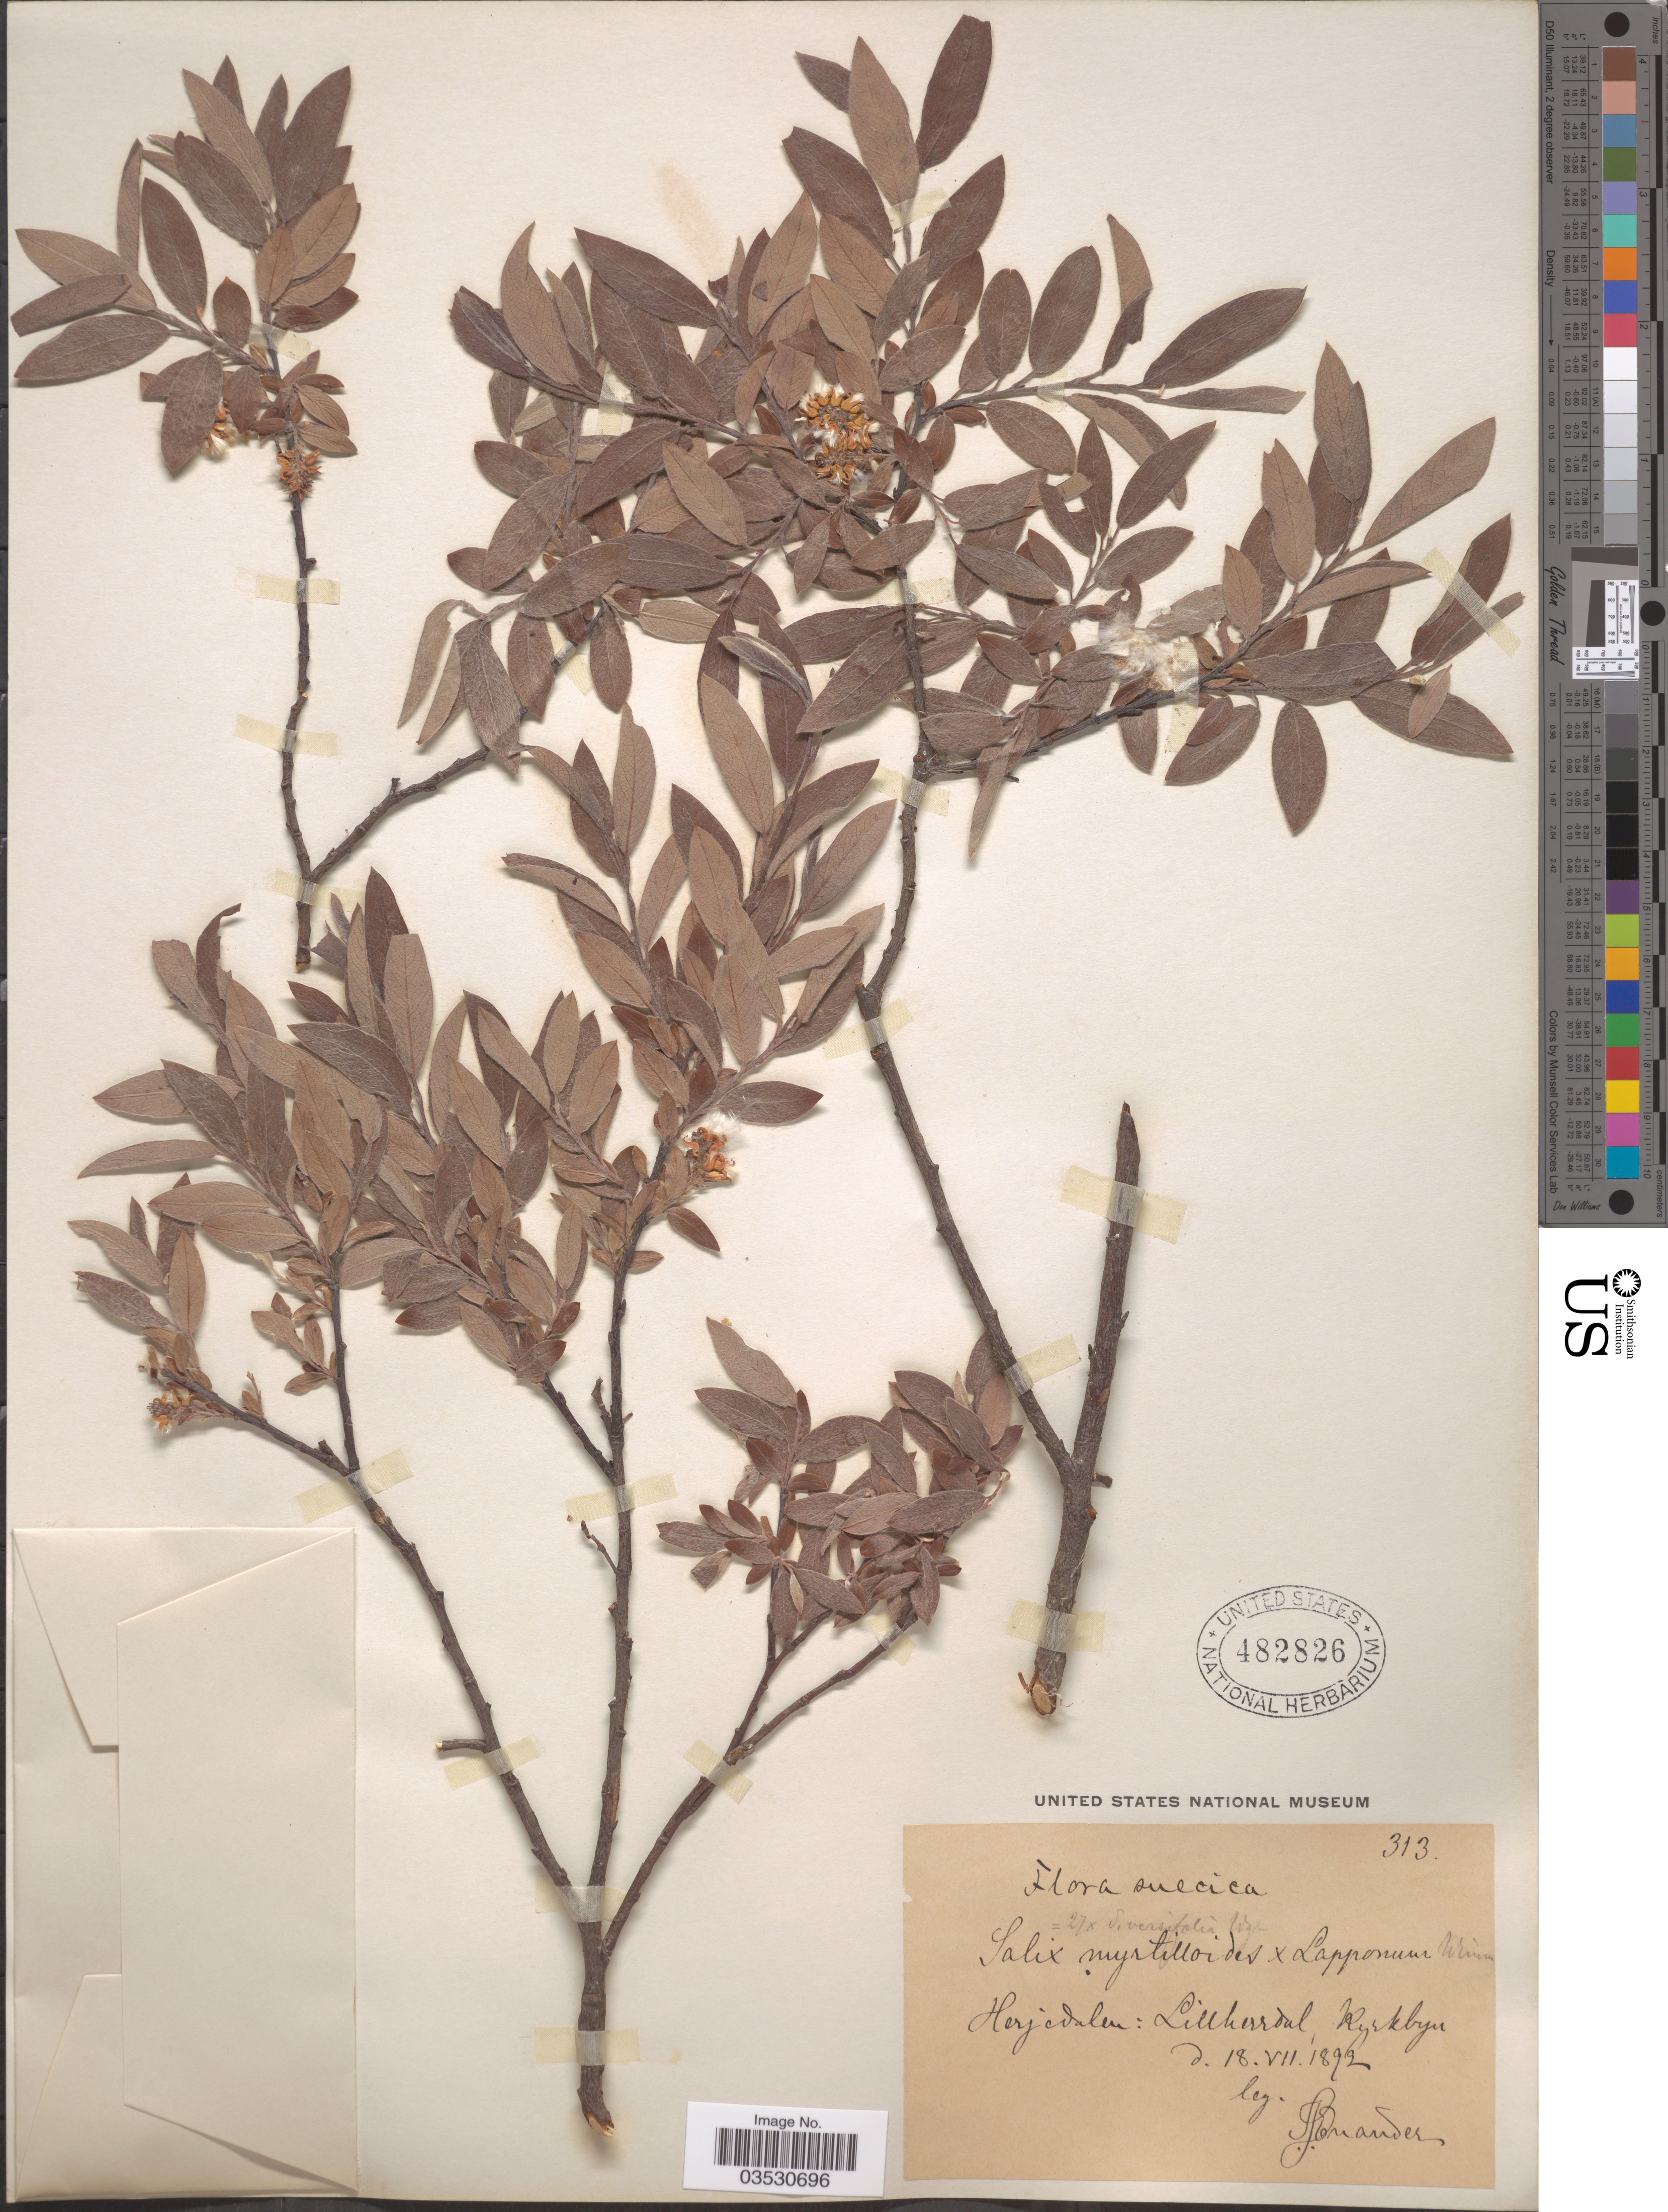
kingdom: Plantae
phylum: Tracheophyta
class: Magnoliopsida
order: Malpighiales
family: Salicaceae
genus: Salix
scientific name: Salix myrtilloides x S. lapponum L.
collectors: S. Enander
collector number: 313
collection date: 1892-07-18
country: Sweden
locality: Suecica. Herjedalen: Lillherrdal, Kyrkbyn.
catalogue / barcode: US 482826